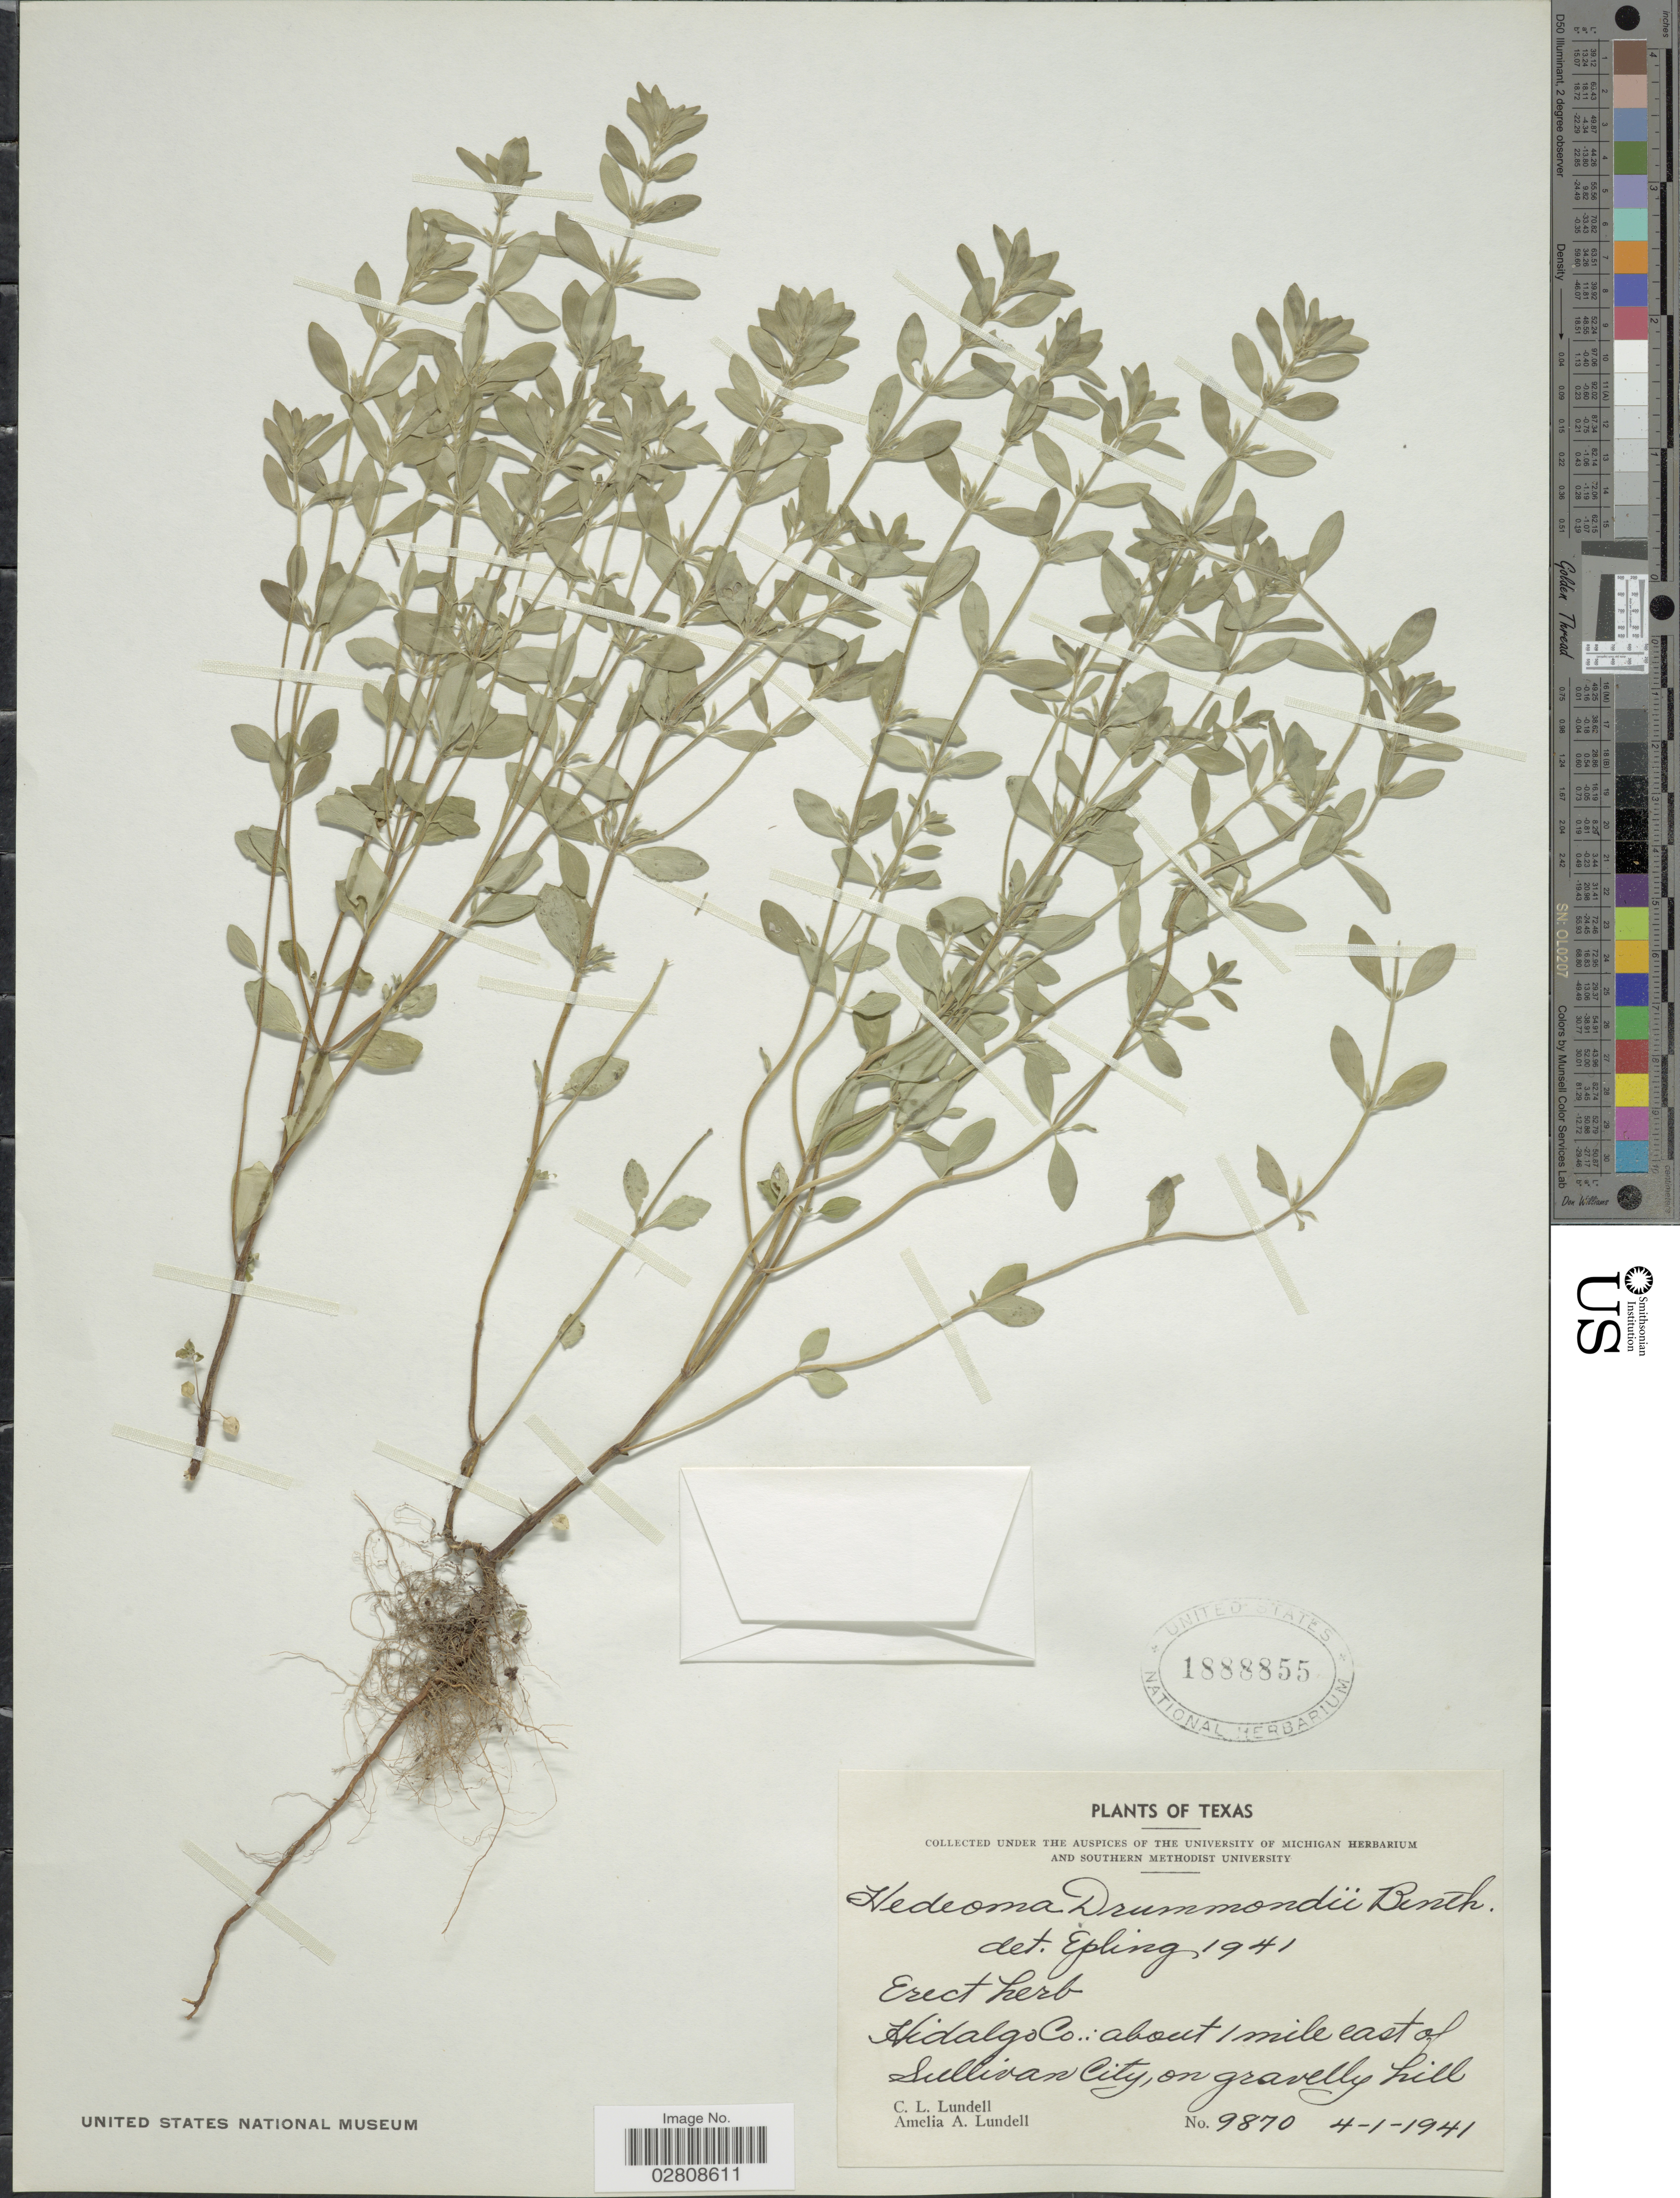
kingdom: Plantae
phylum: Tracheophyta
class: Magnoliopsida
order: Lamiales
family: Lamiaceae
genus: Hedeoma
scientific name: Hedeoma drummondii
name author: Benth.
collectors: C. L. Lundell & A. A. Lundell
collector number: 9870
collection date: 1941-01-04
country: United States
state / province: Texas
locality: Hidalgo Co.: about 1 mile east of Sullivan City.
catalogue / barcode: US 1888855